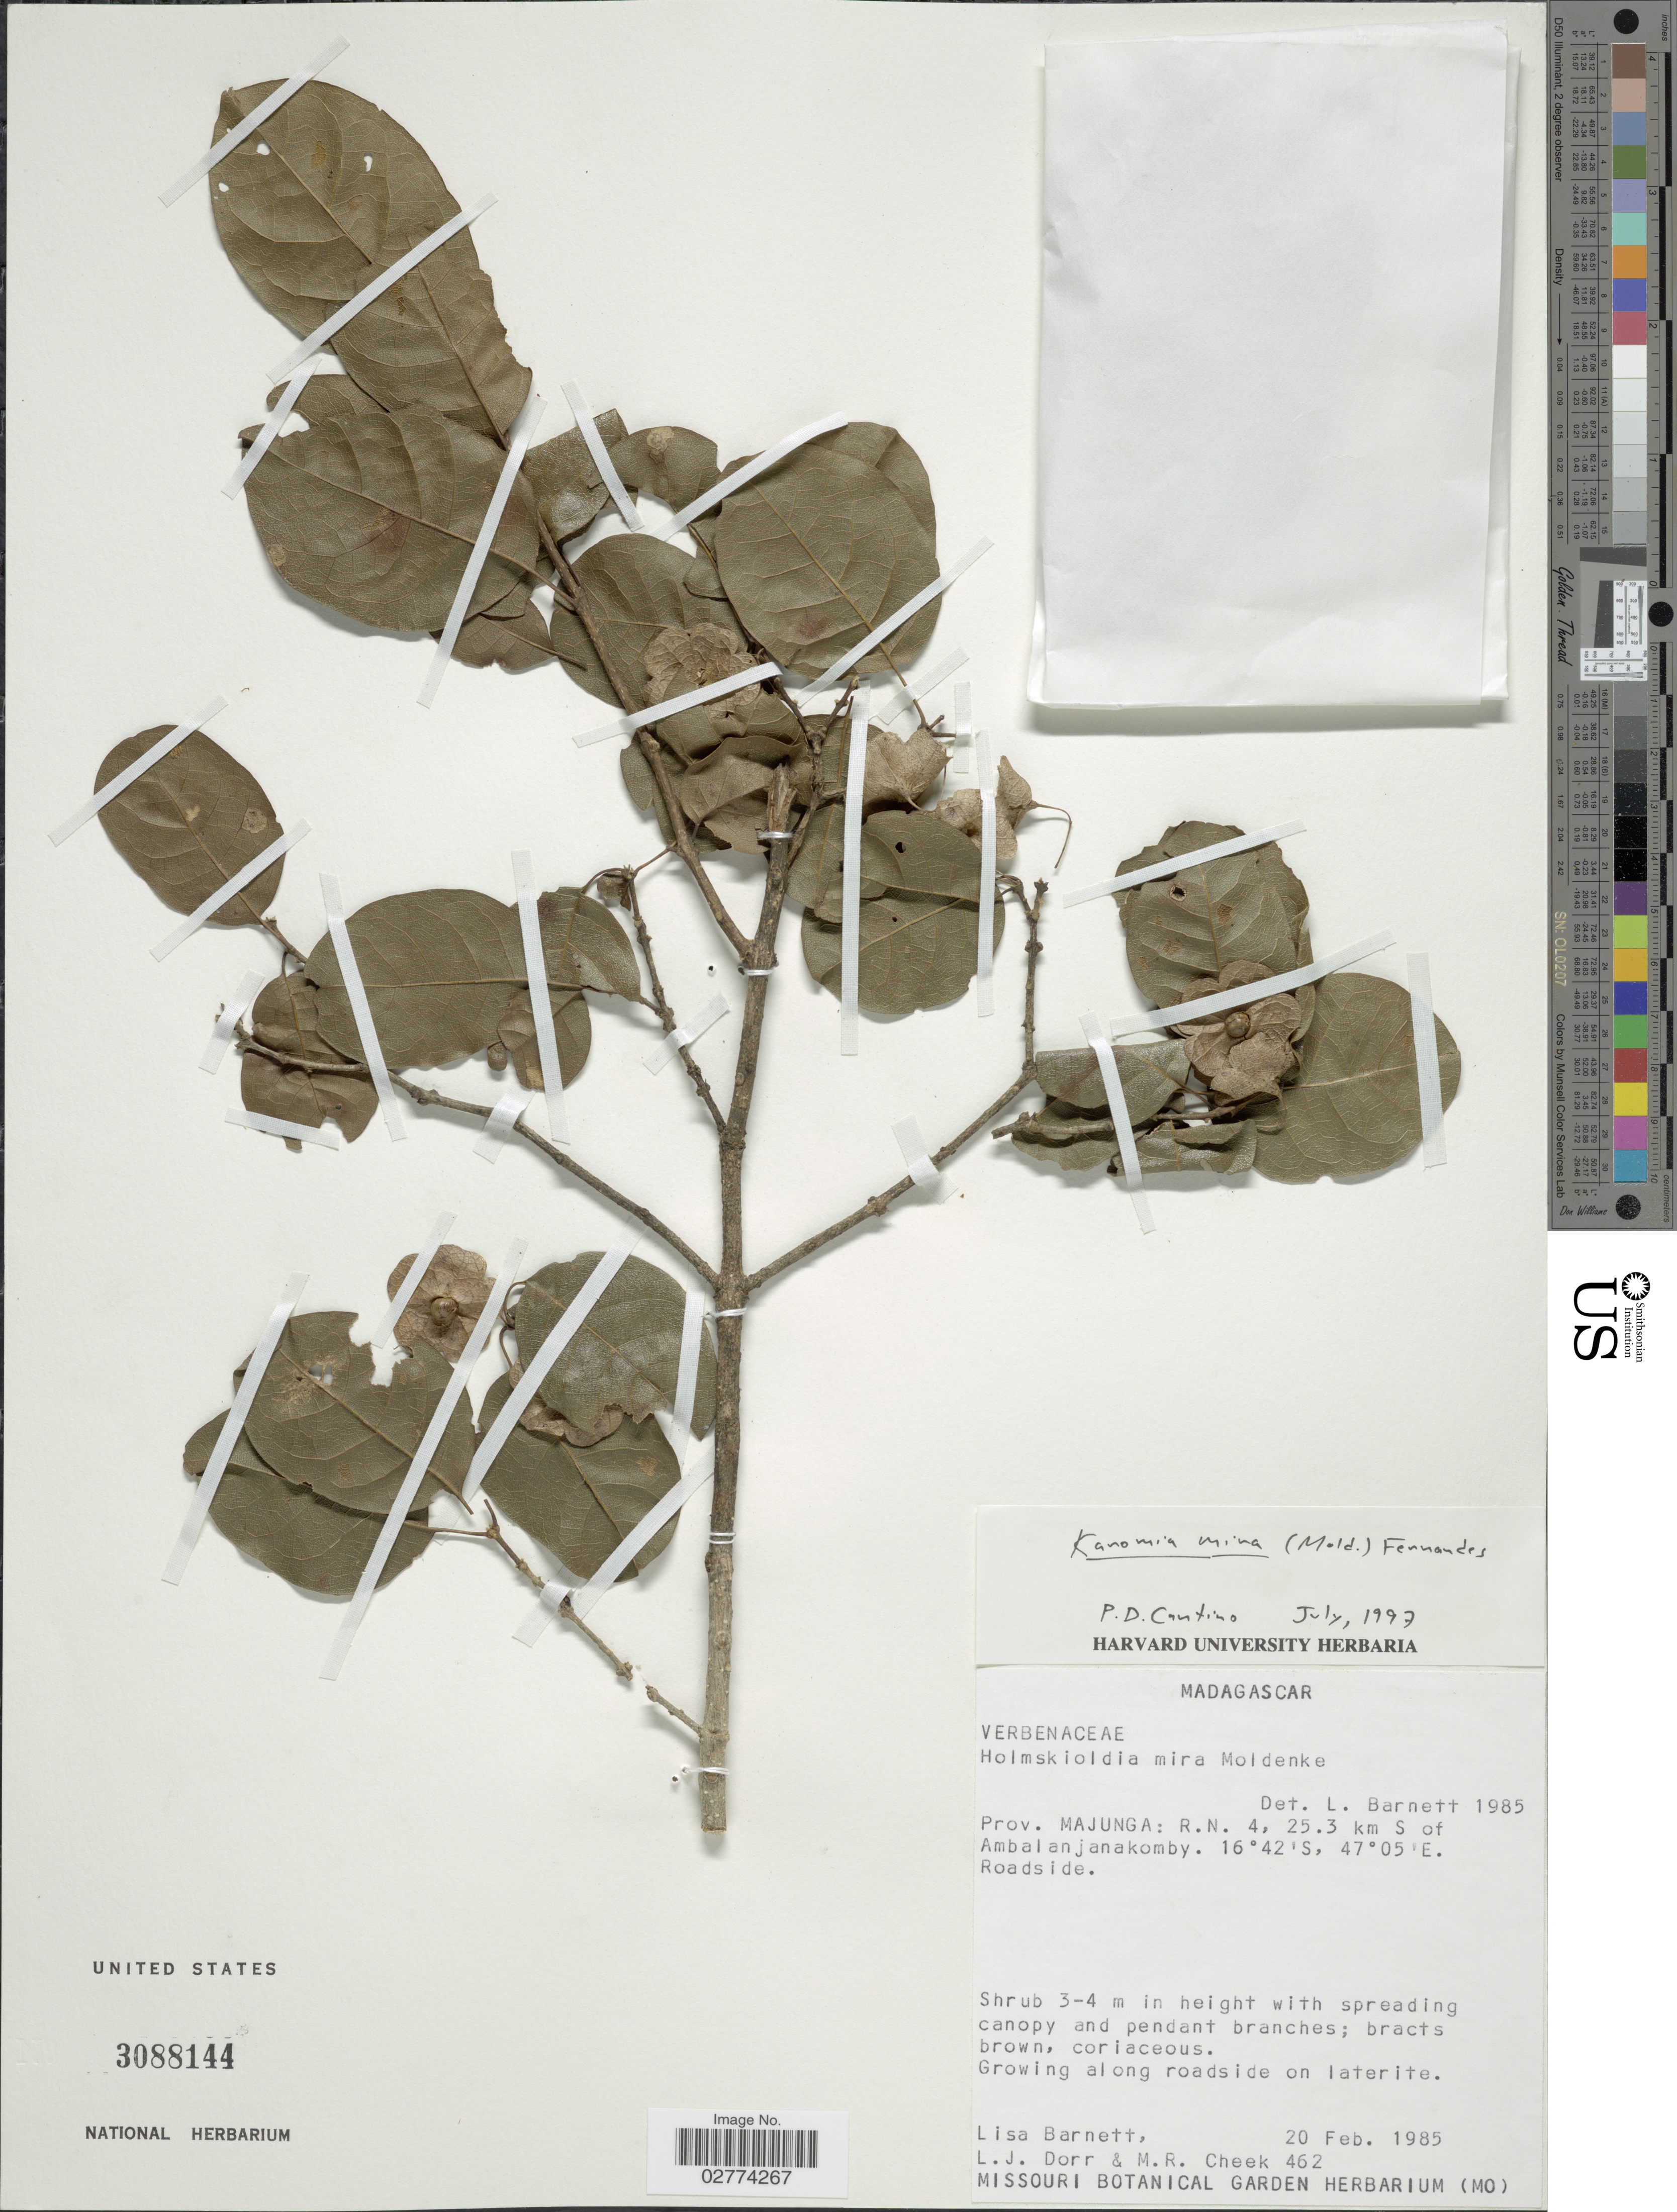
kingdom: Plantae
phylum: Tracheophyta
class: Magnoliopsida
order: Lamiales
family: Lamiaceae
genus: Karomia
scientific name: Karomia mira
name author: (Moldenke) R. Fern.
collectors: L. C. Barnett, L. J. Dorr & M. Cheek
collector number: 462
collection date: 1985-02-20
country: Madagascar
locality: Prov. Majunga: R.N. 4, 25.3 km S of Ambalanjanakomby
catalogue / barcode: US 3088144